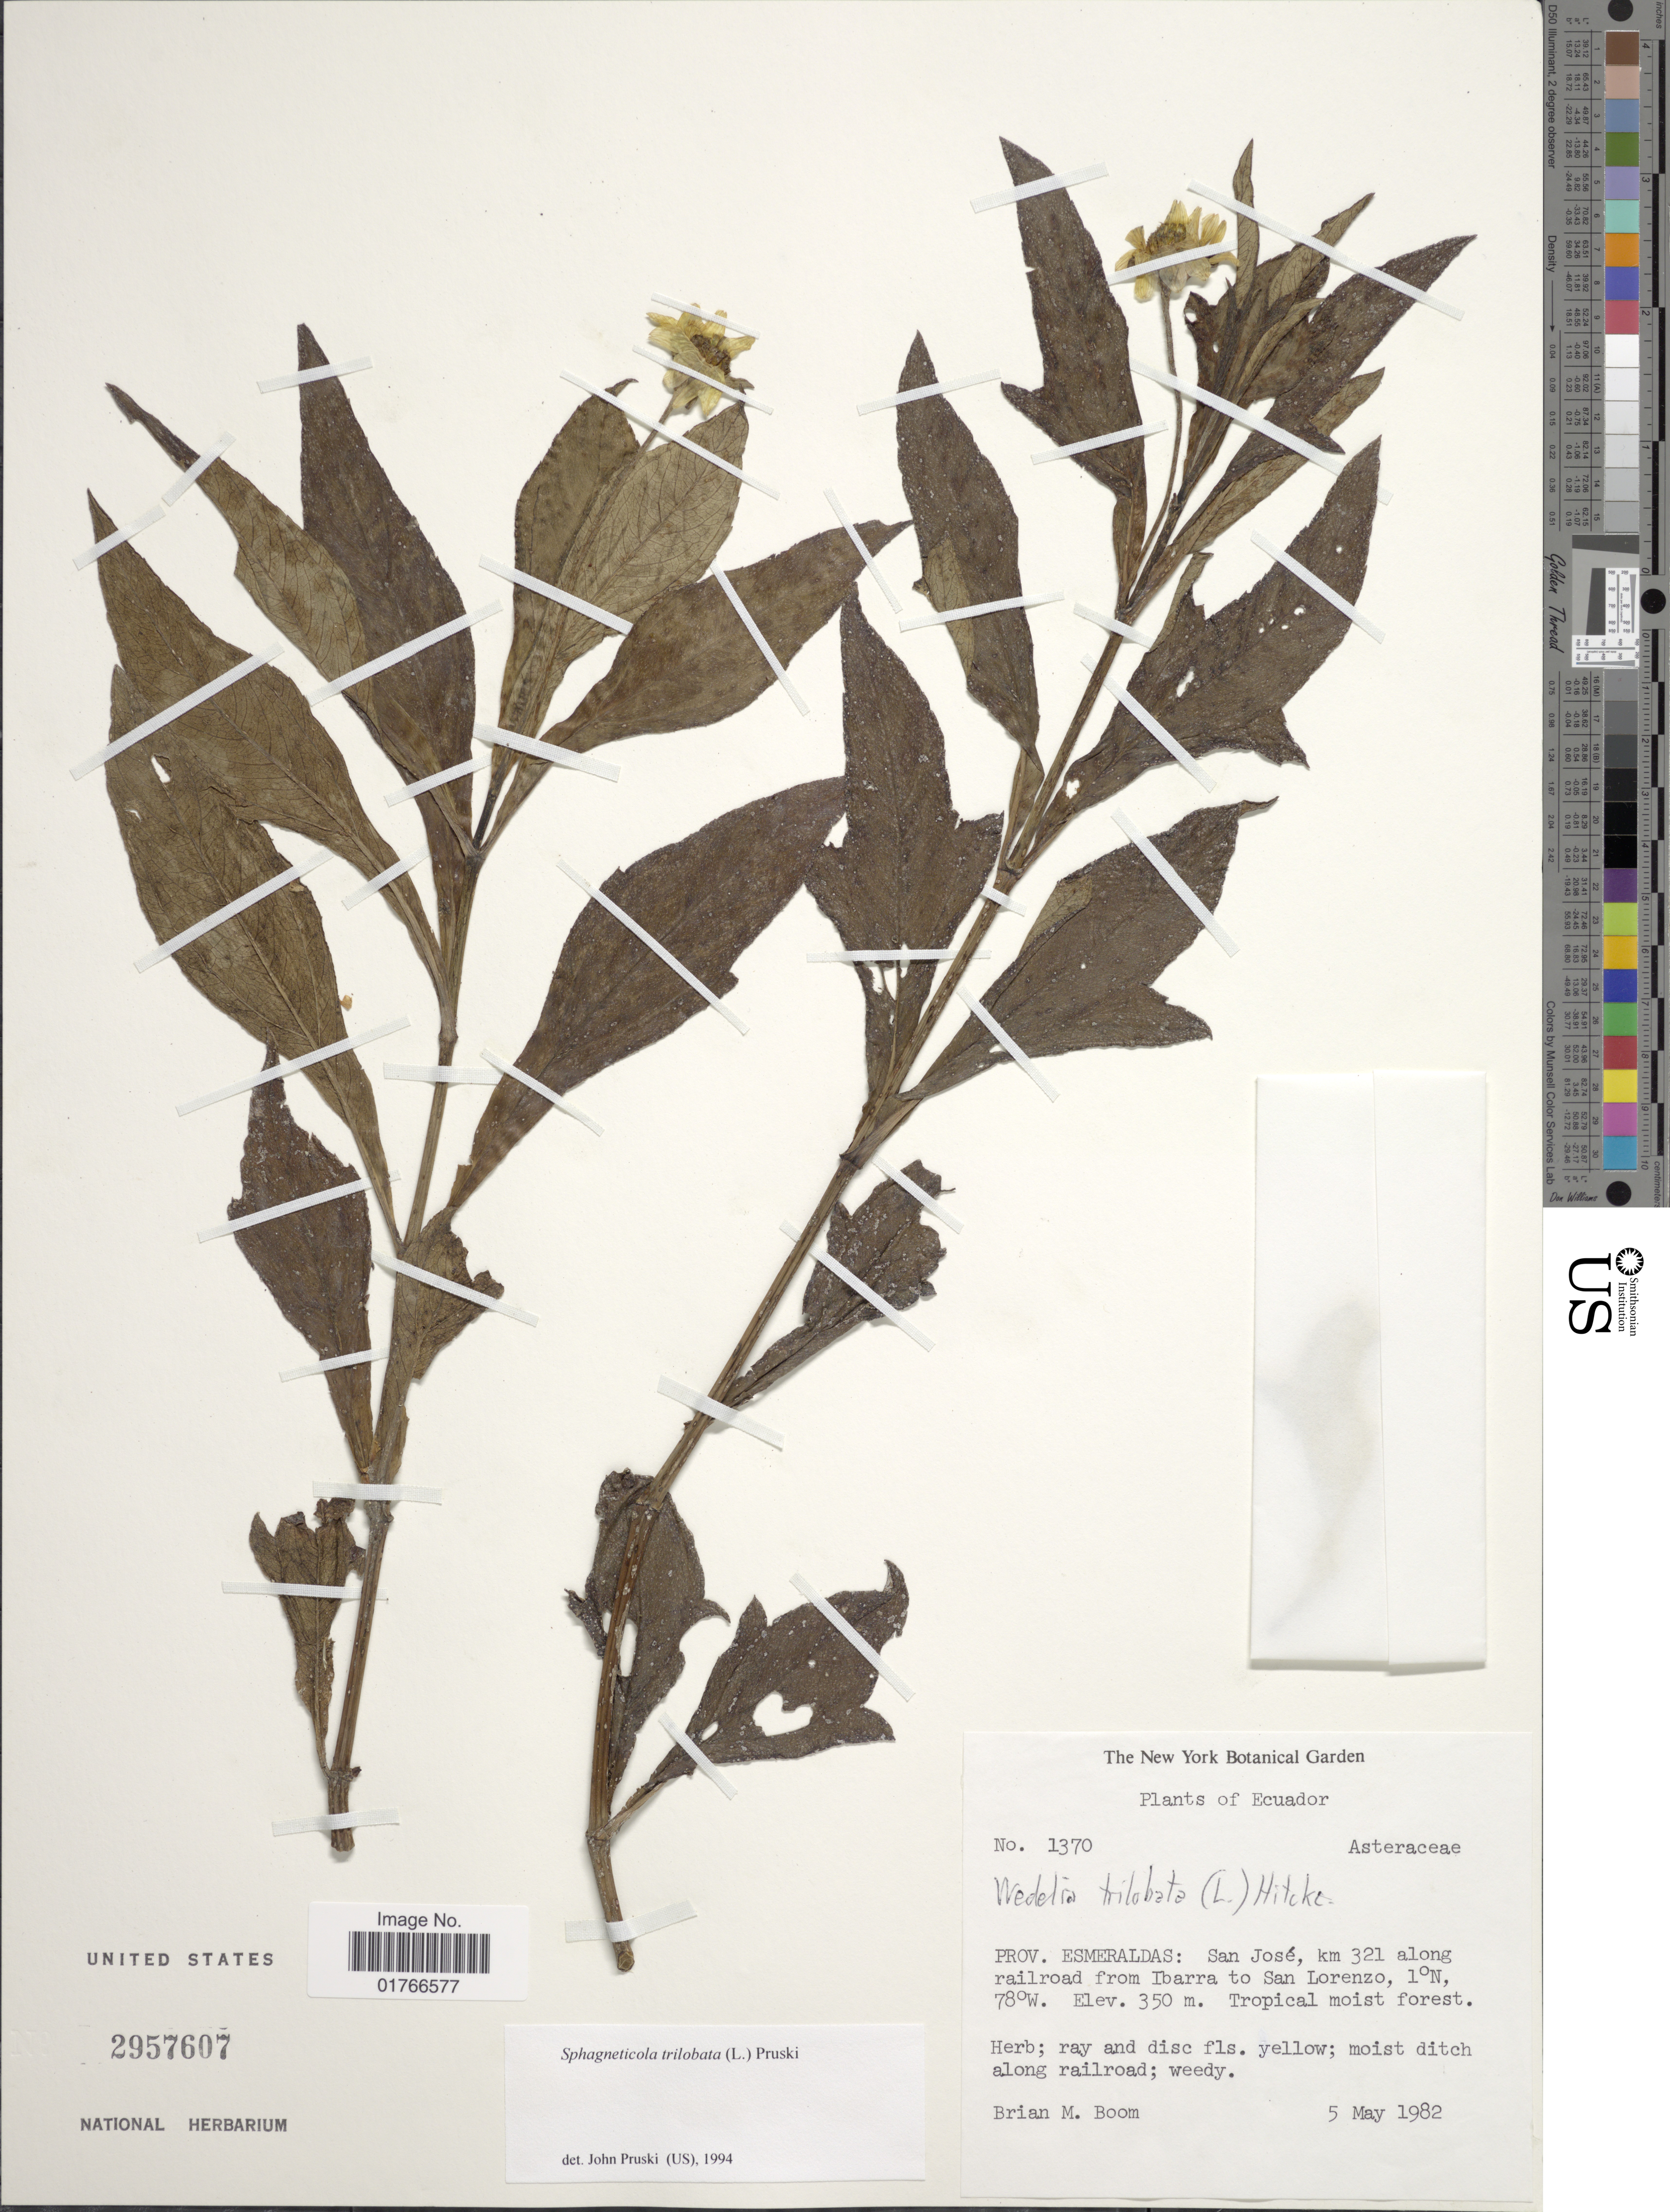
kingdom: Plantae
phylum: Tracheophyta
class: Magnoliopsida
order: Asterales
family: Asteraceae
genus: Sphagneticola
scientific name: Sphagneticola trilobata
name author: (L.) Pruski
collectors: B. M. Boom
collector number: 1370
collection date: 1982-05-05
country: Ecuador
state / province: Esmeraldas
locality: San Jose, km 321 along railroad from Ibarra to San Lorenzo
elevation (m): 350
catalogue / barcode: US 2957607